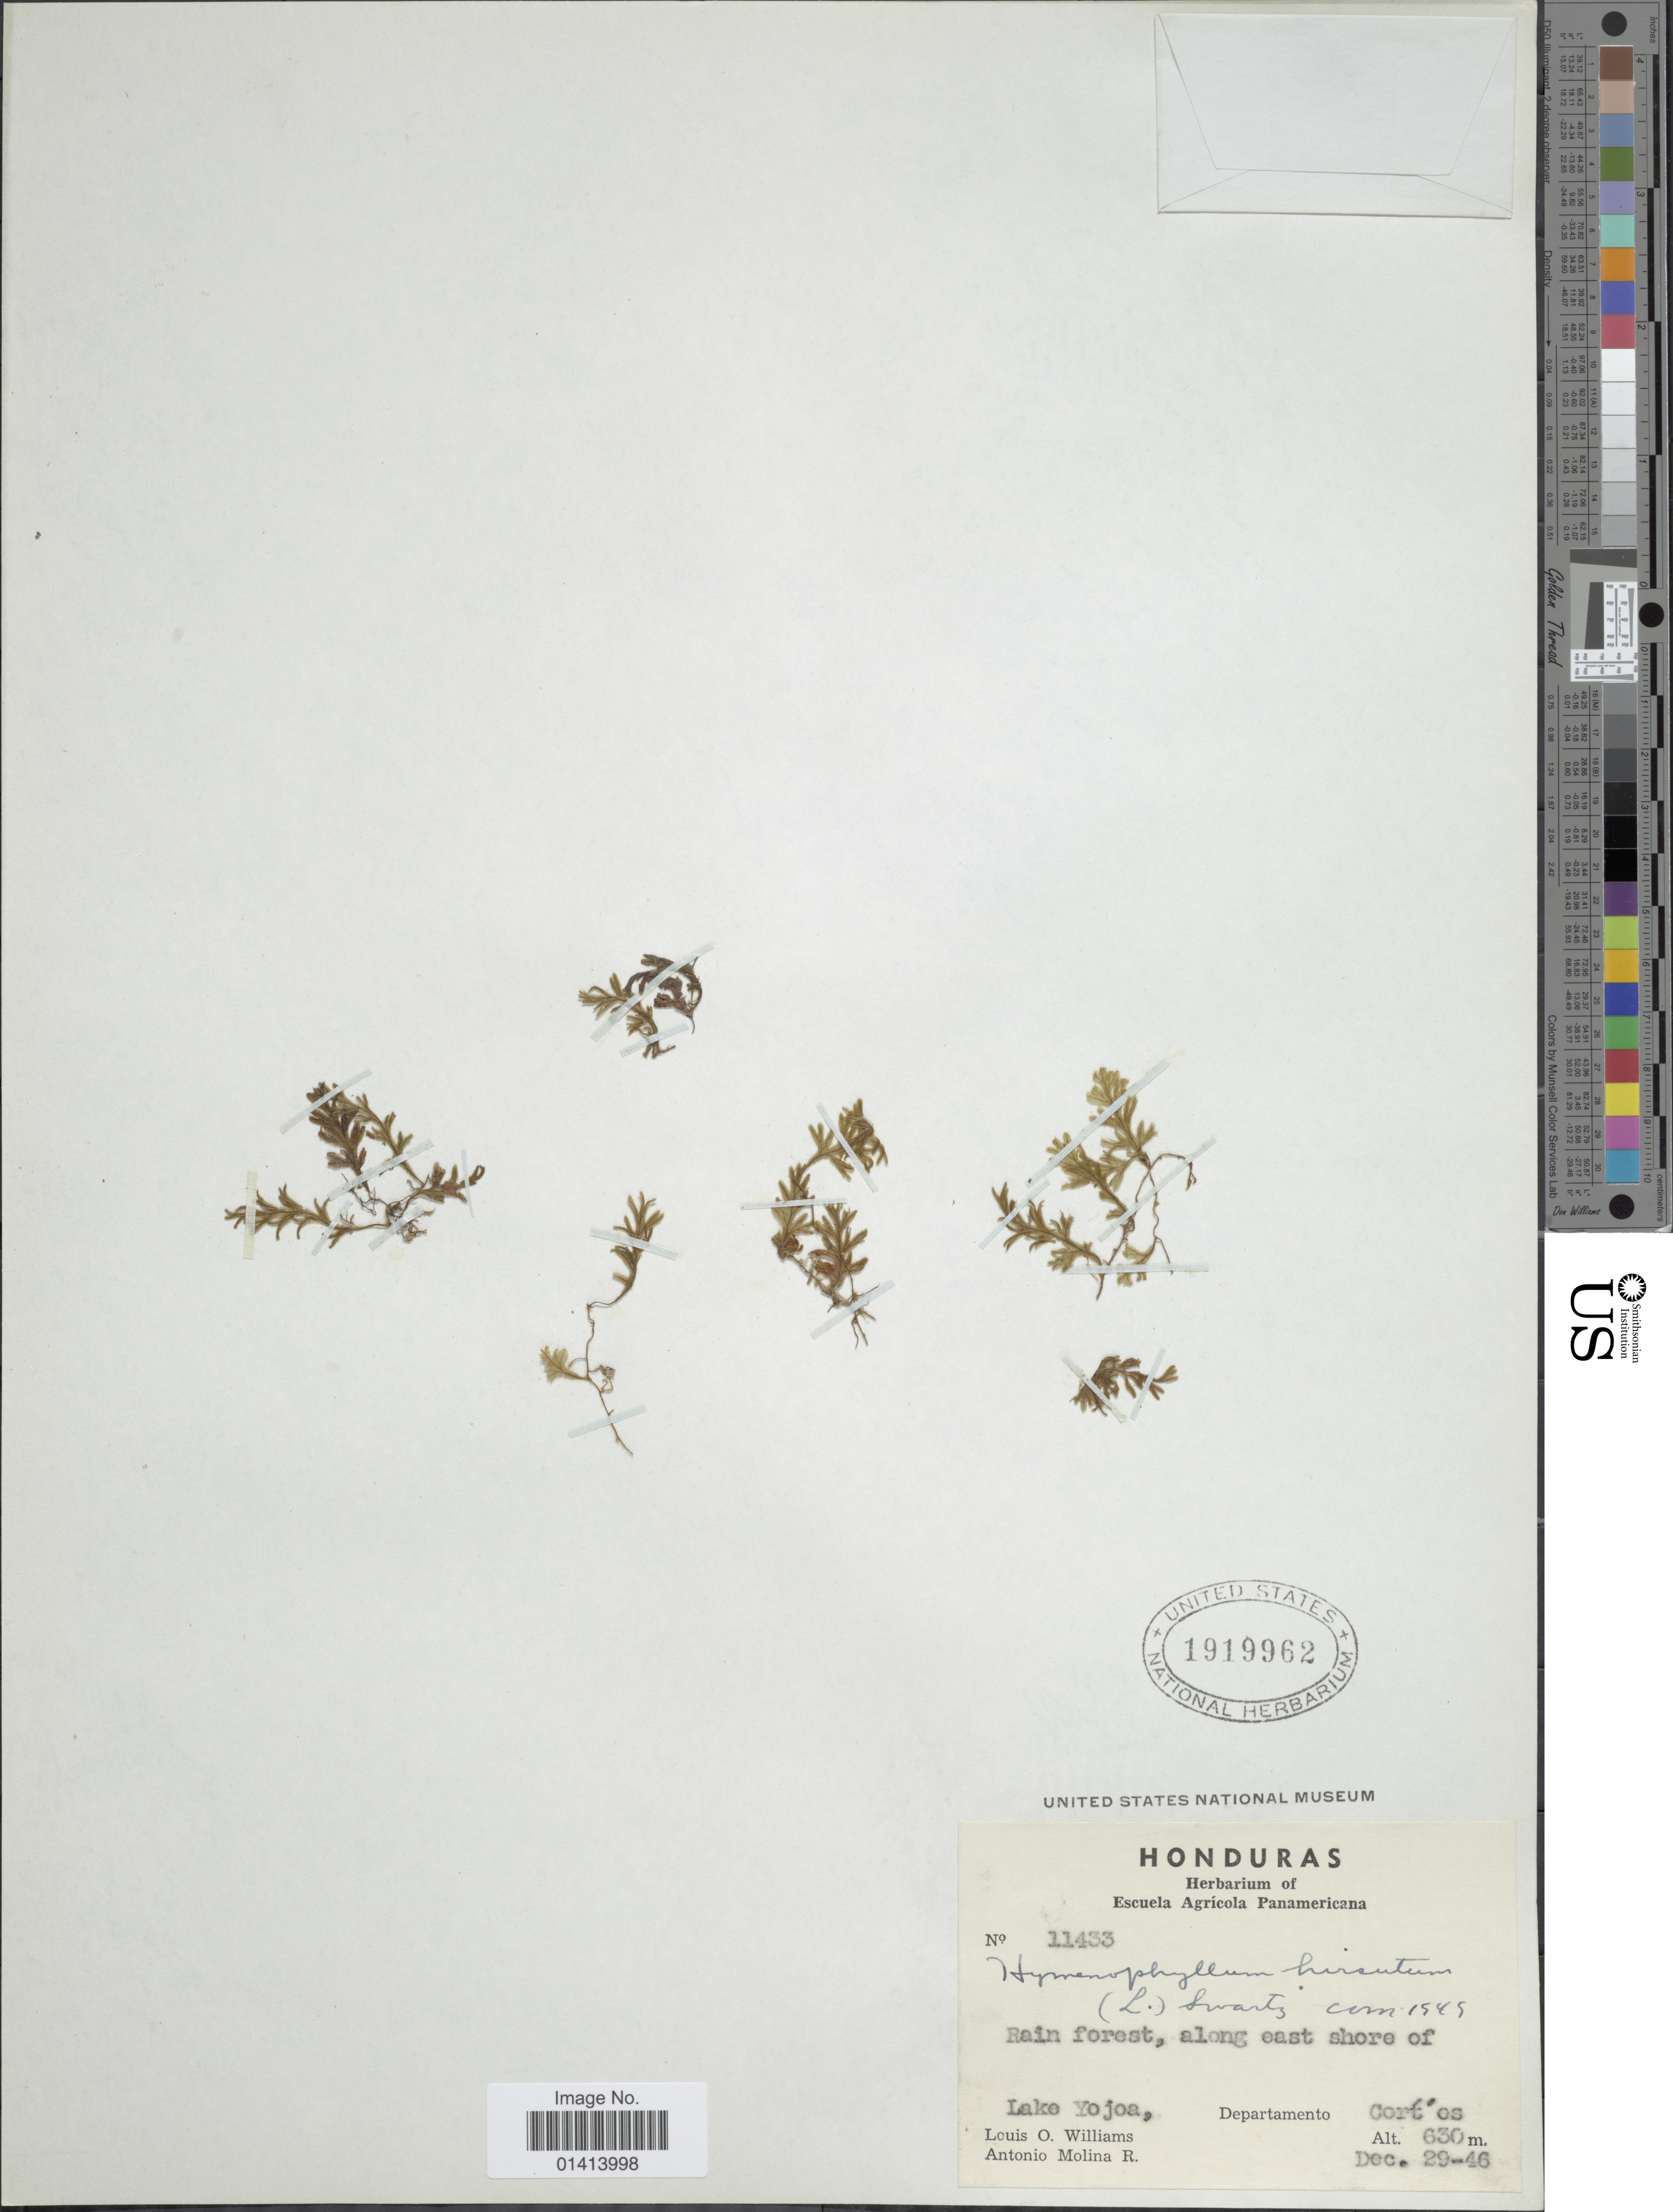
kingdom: Plantae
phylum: Tracheophyta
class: Polypodiopsida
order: Hymenophyllales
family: Hymenophyllaceae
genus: Hymenophyllum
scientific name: Hymenophyllum hirsutum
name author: (L.) Sw.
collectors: L. O. Williams & A. Molina R.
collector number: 11433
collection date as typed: Transcribed d/m/y: 29/12/64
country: Honduras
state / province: Cortés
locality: Along east shore of Lake Yojoa, Departamento Cortes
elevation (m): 630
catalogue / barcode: US 1919962